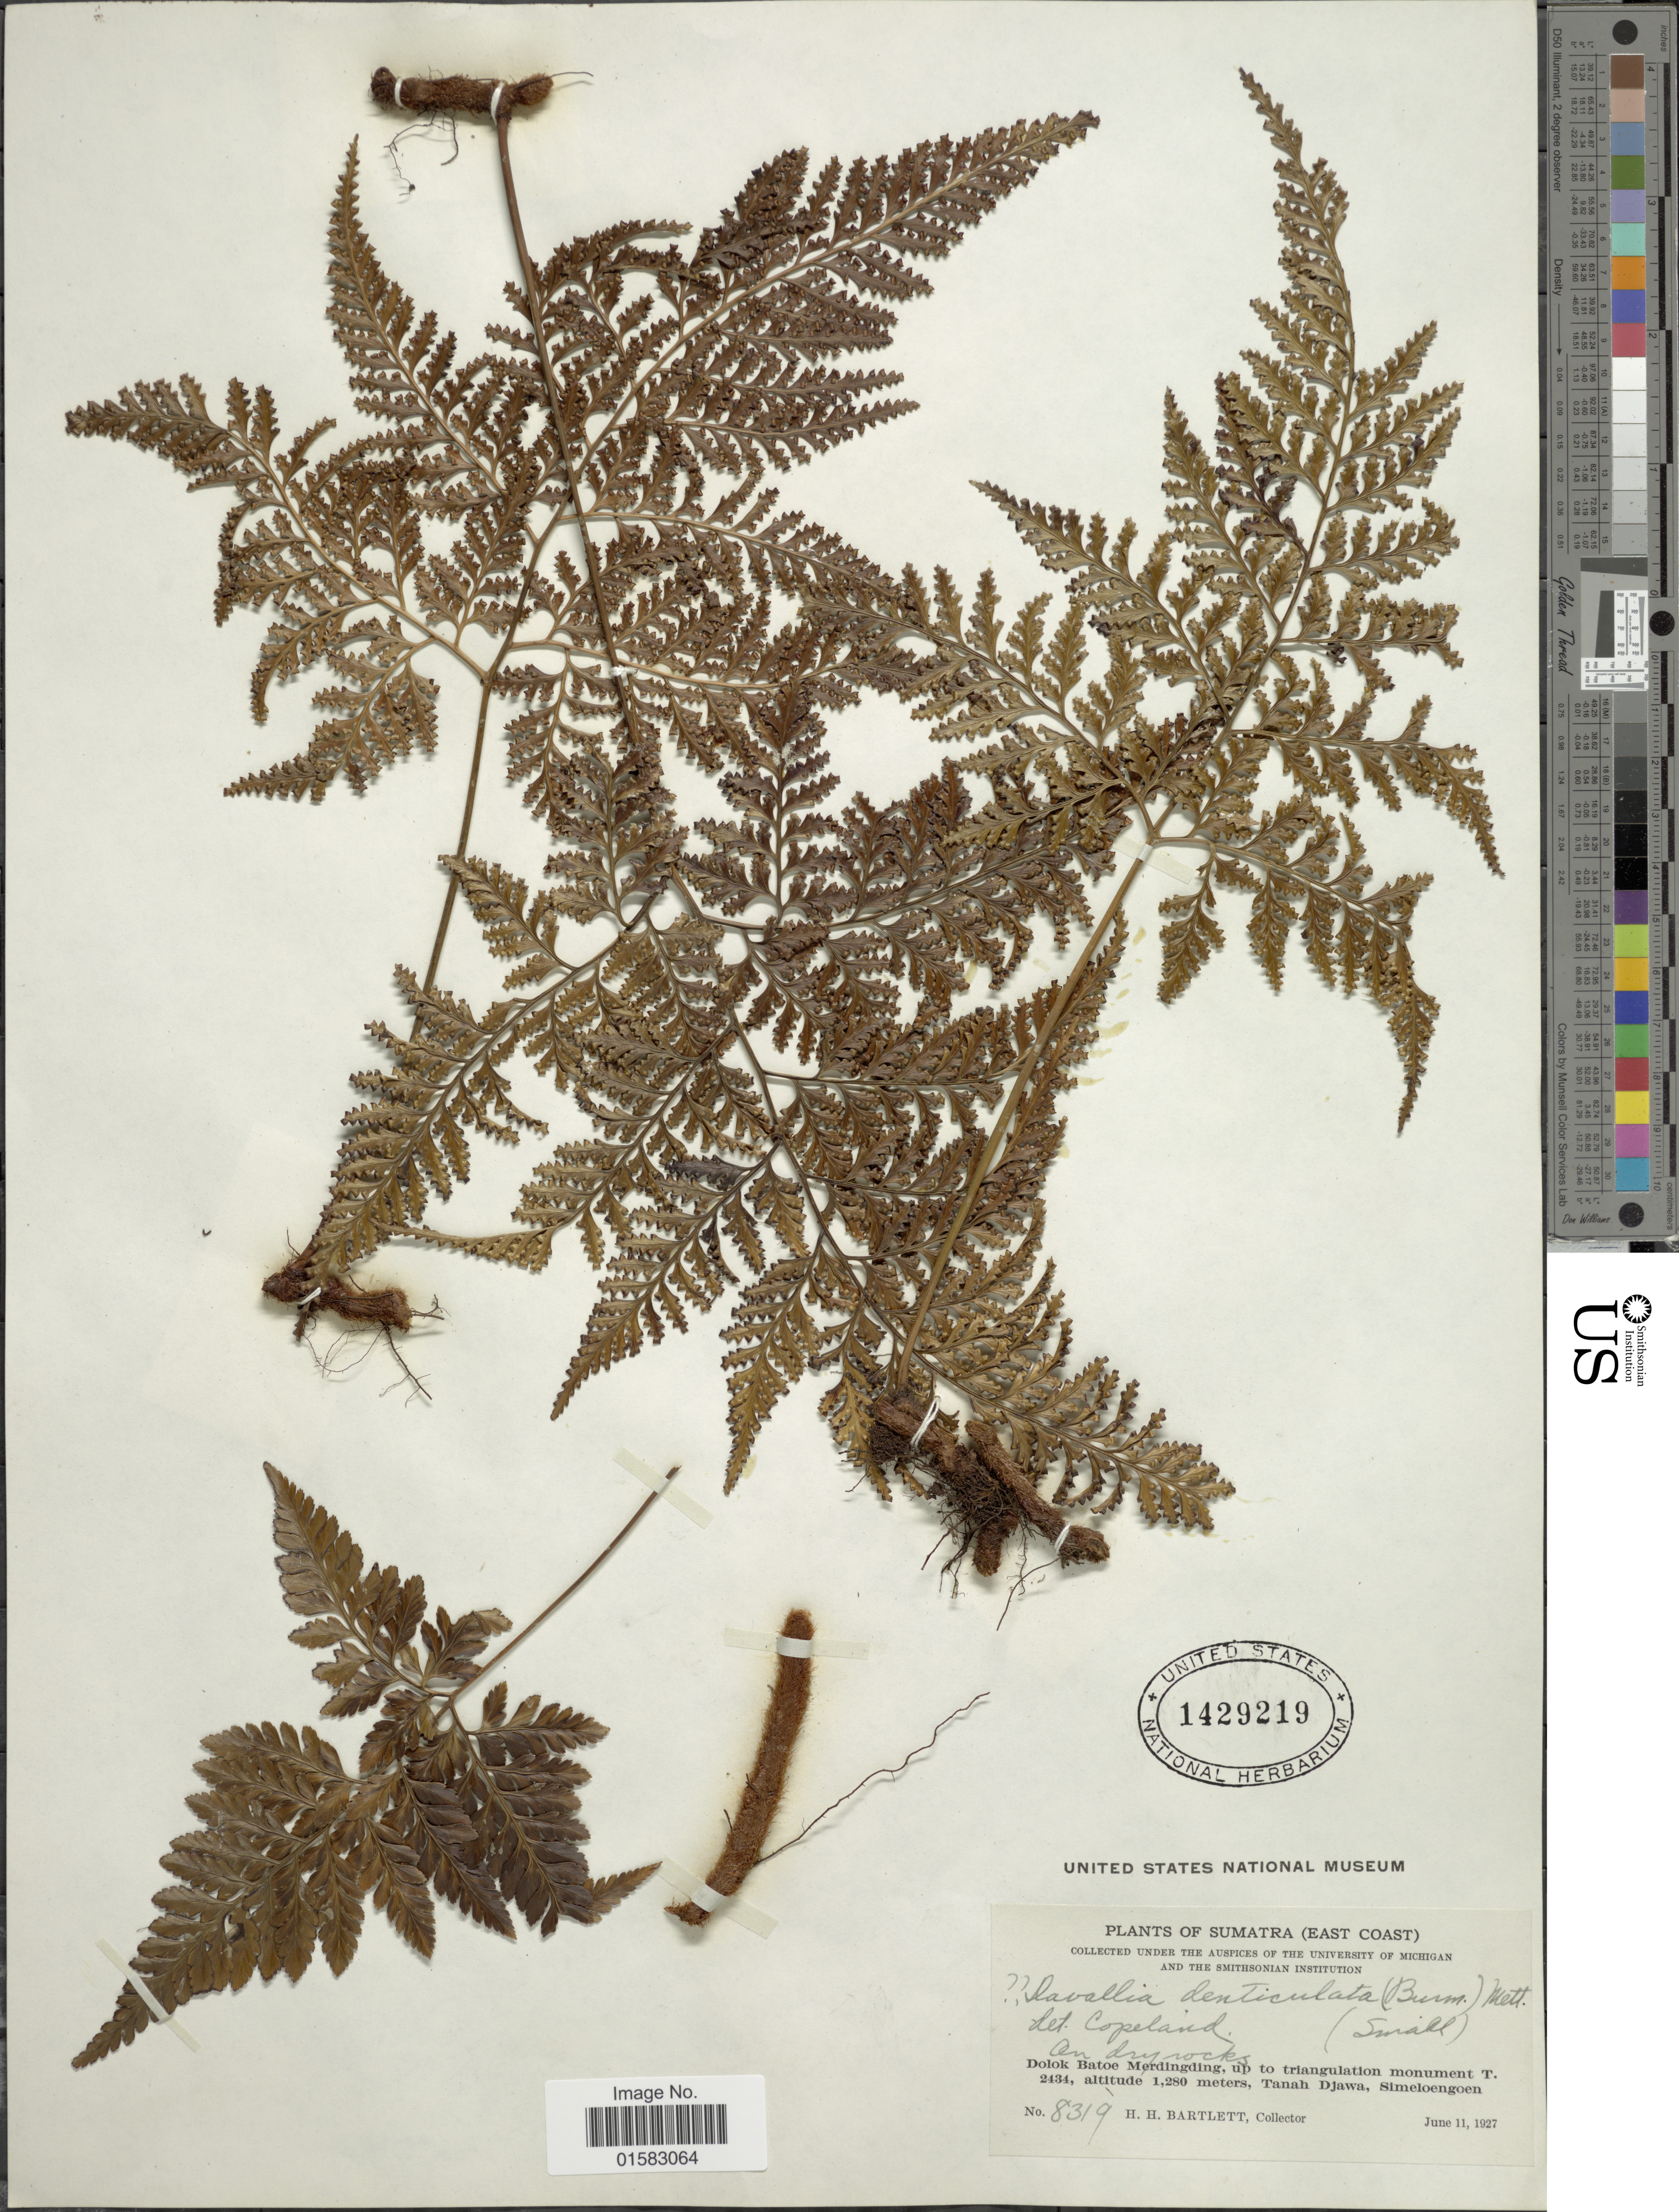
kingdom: Plantae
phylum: Tracheophyta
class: Polypodiopsida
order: Polypodiales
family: Davalliaceae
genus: Davallia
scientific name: Davallia divaricata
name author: Blume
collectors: H. H. Bartlett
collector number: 8319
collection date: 1927-06-11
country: Indonesia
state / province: Sumatra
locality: East Coast, Dolok Batoe Merdingding, up to triangulation monument T. 2434, Tanah Djawa, Simeloengoen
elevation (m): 1280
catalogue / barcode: US 1429219